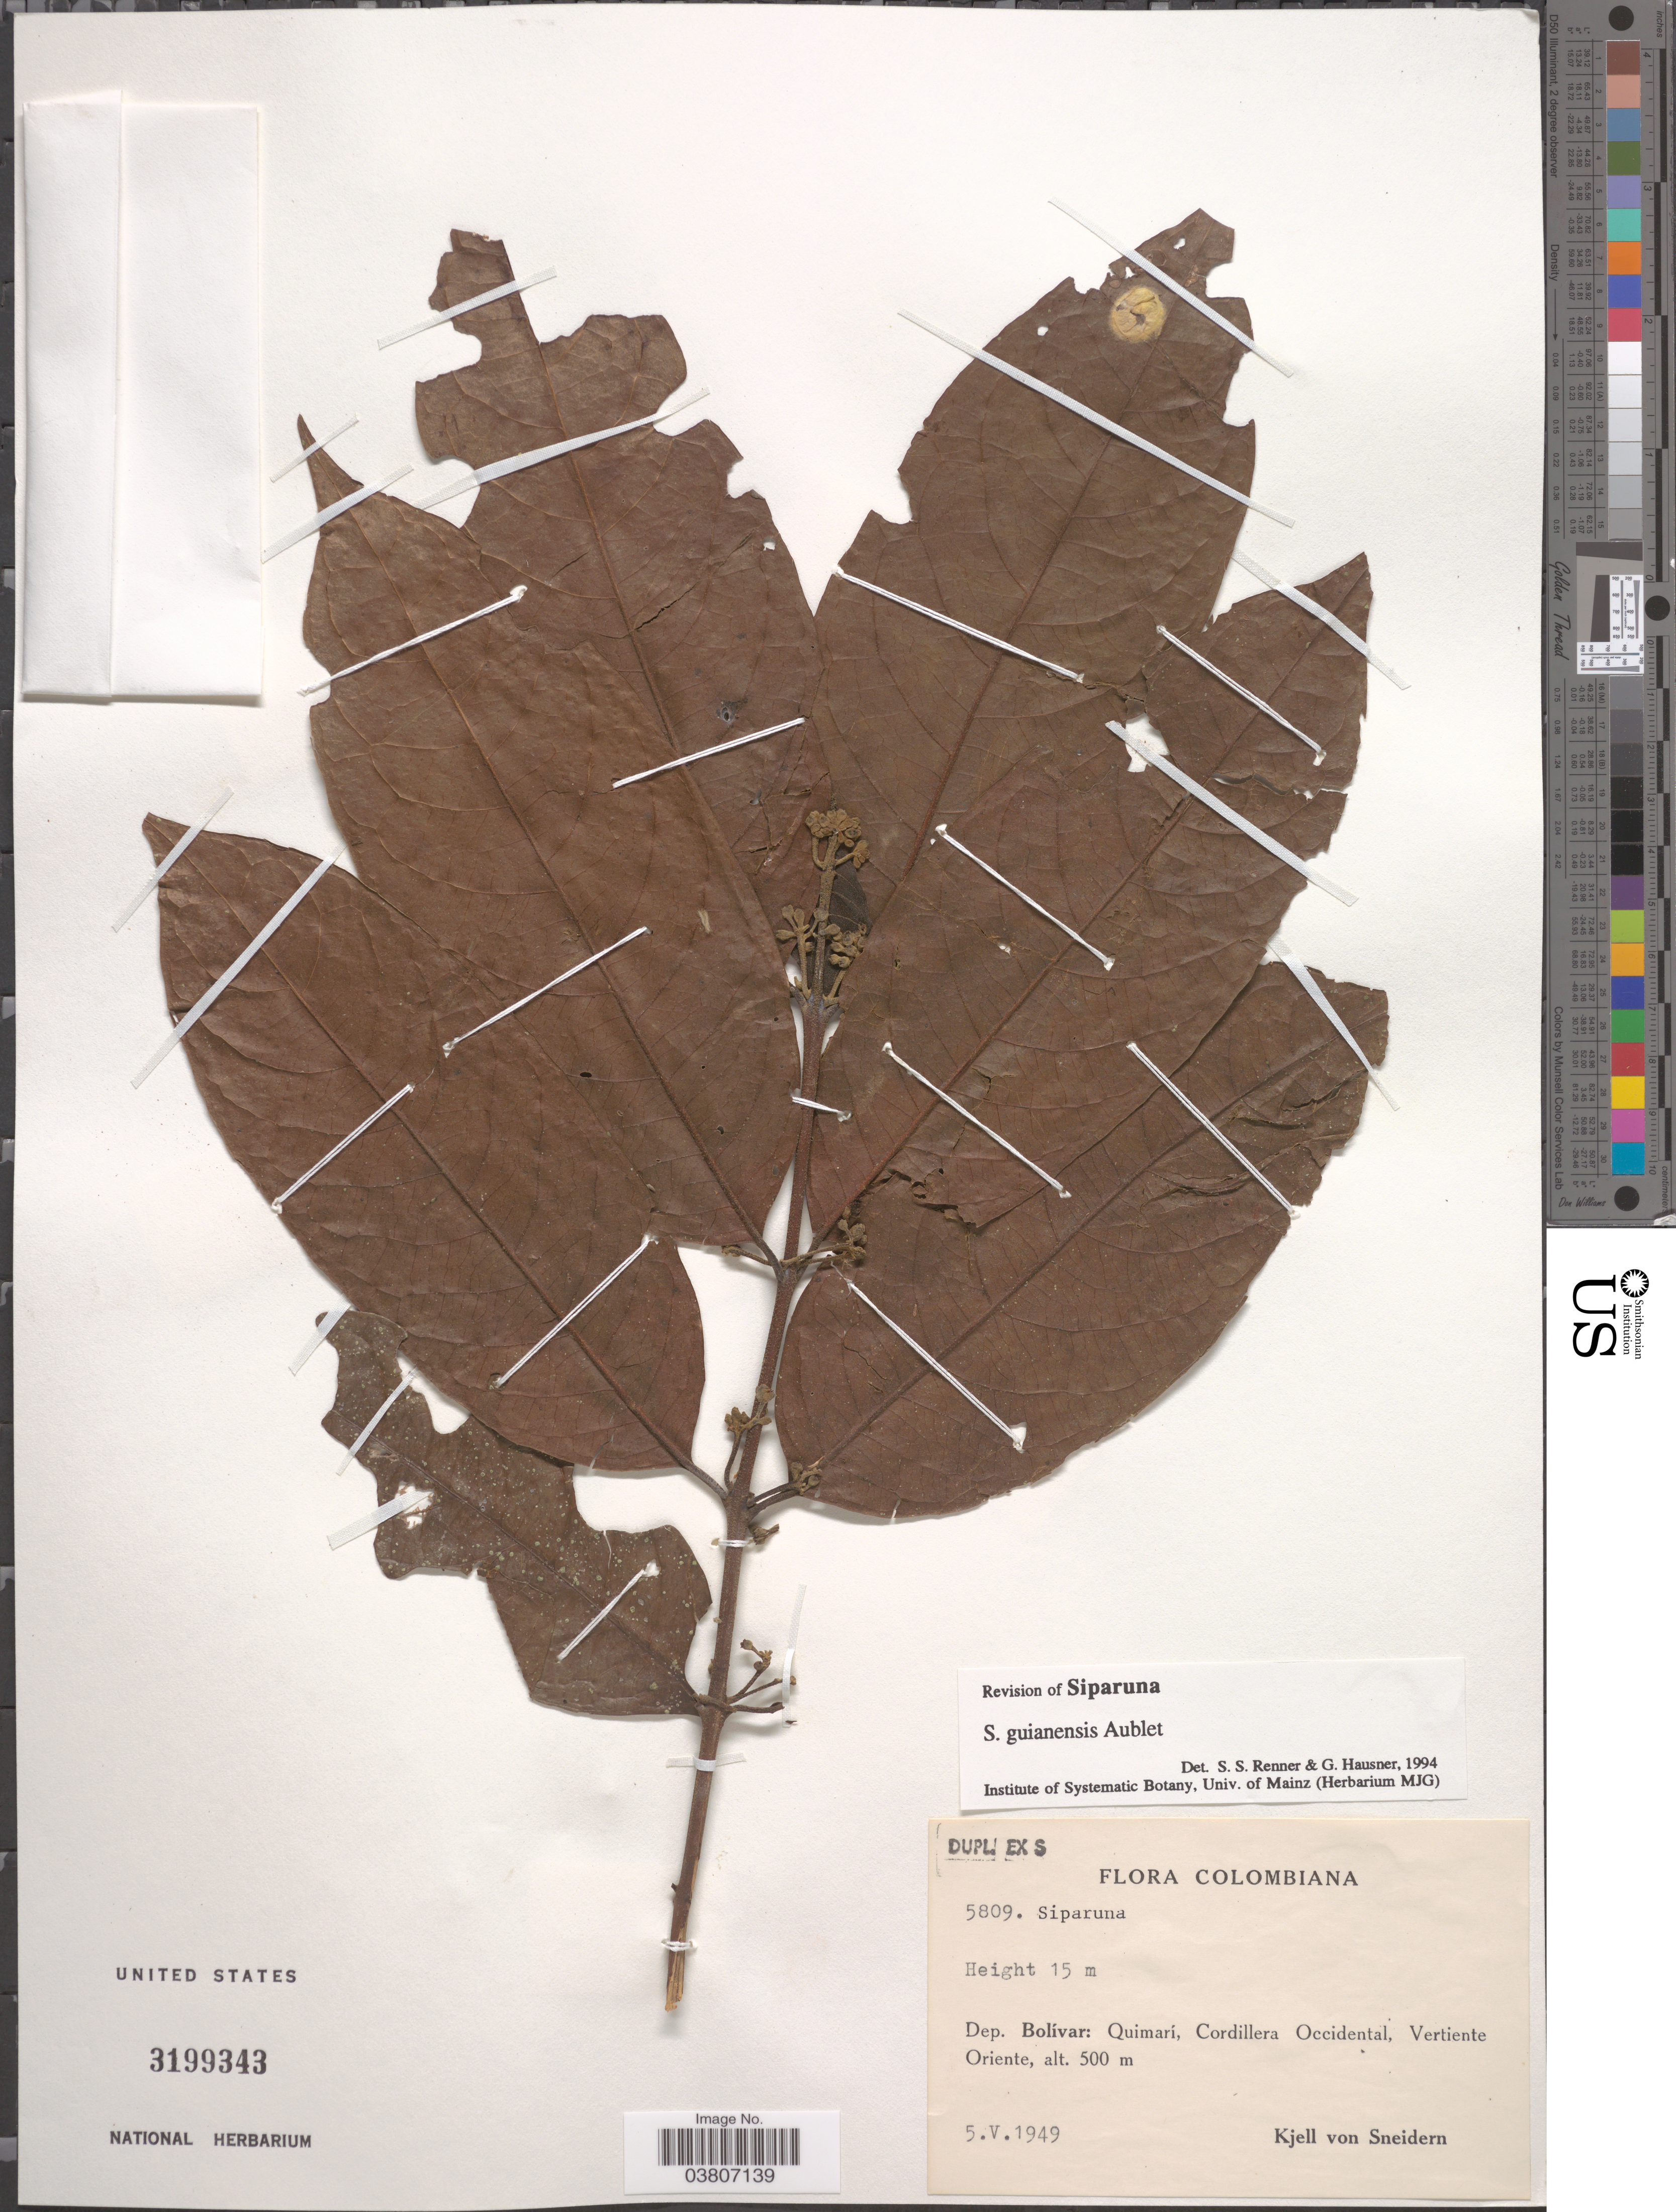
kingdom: Plantae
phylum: Tracheophyta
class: Magnoliopsida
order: Laurales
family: Siparunaceae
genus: Siparuna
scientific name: Siparuna guianensis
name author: Aubl.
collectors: K. von Sneidern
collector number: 5809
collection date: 1949-05-05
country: Colombia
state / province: Bolívar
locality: Dep. Bolívar: Quimarí, Cordillera Occidental, Vertiente Oriente.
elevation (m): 500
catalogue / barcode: US 3199343